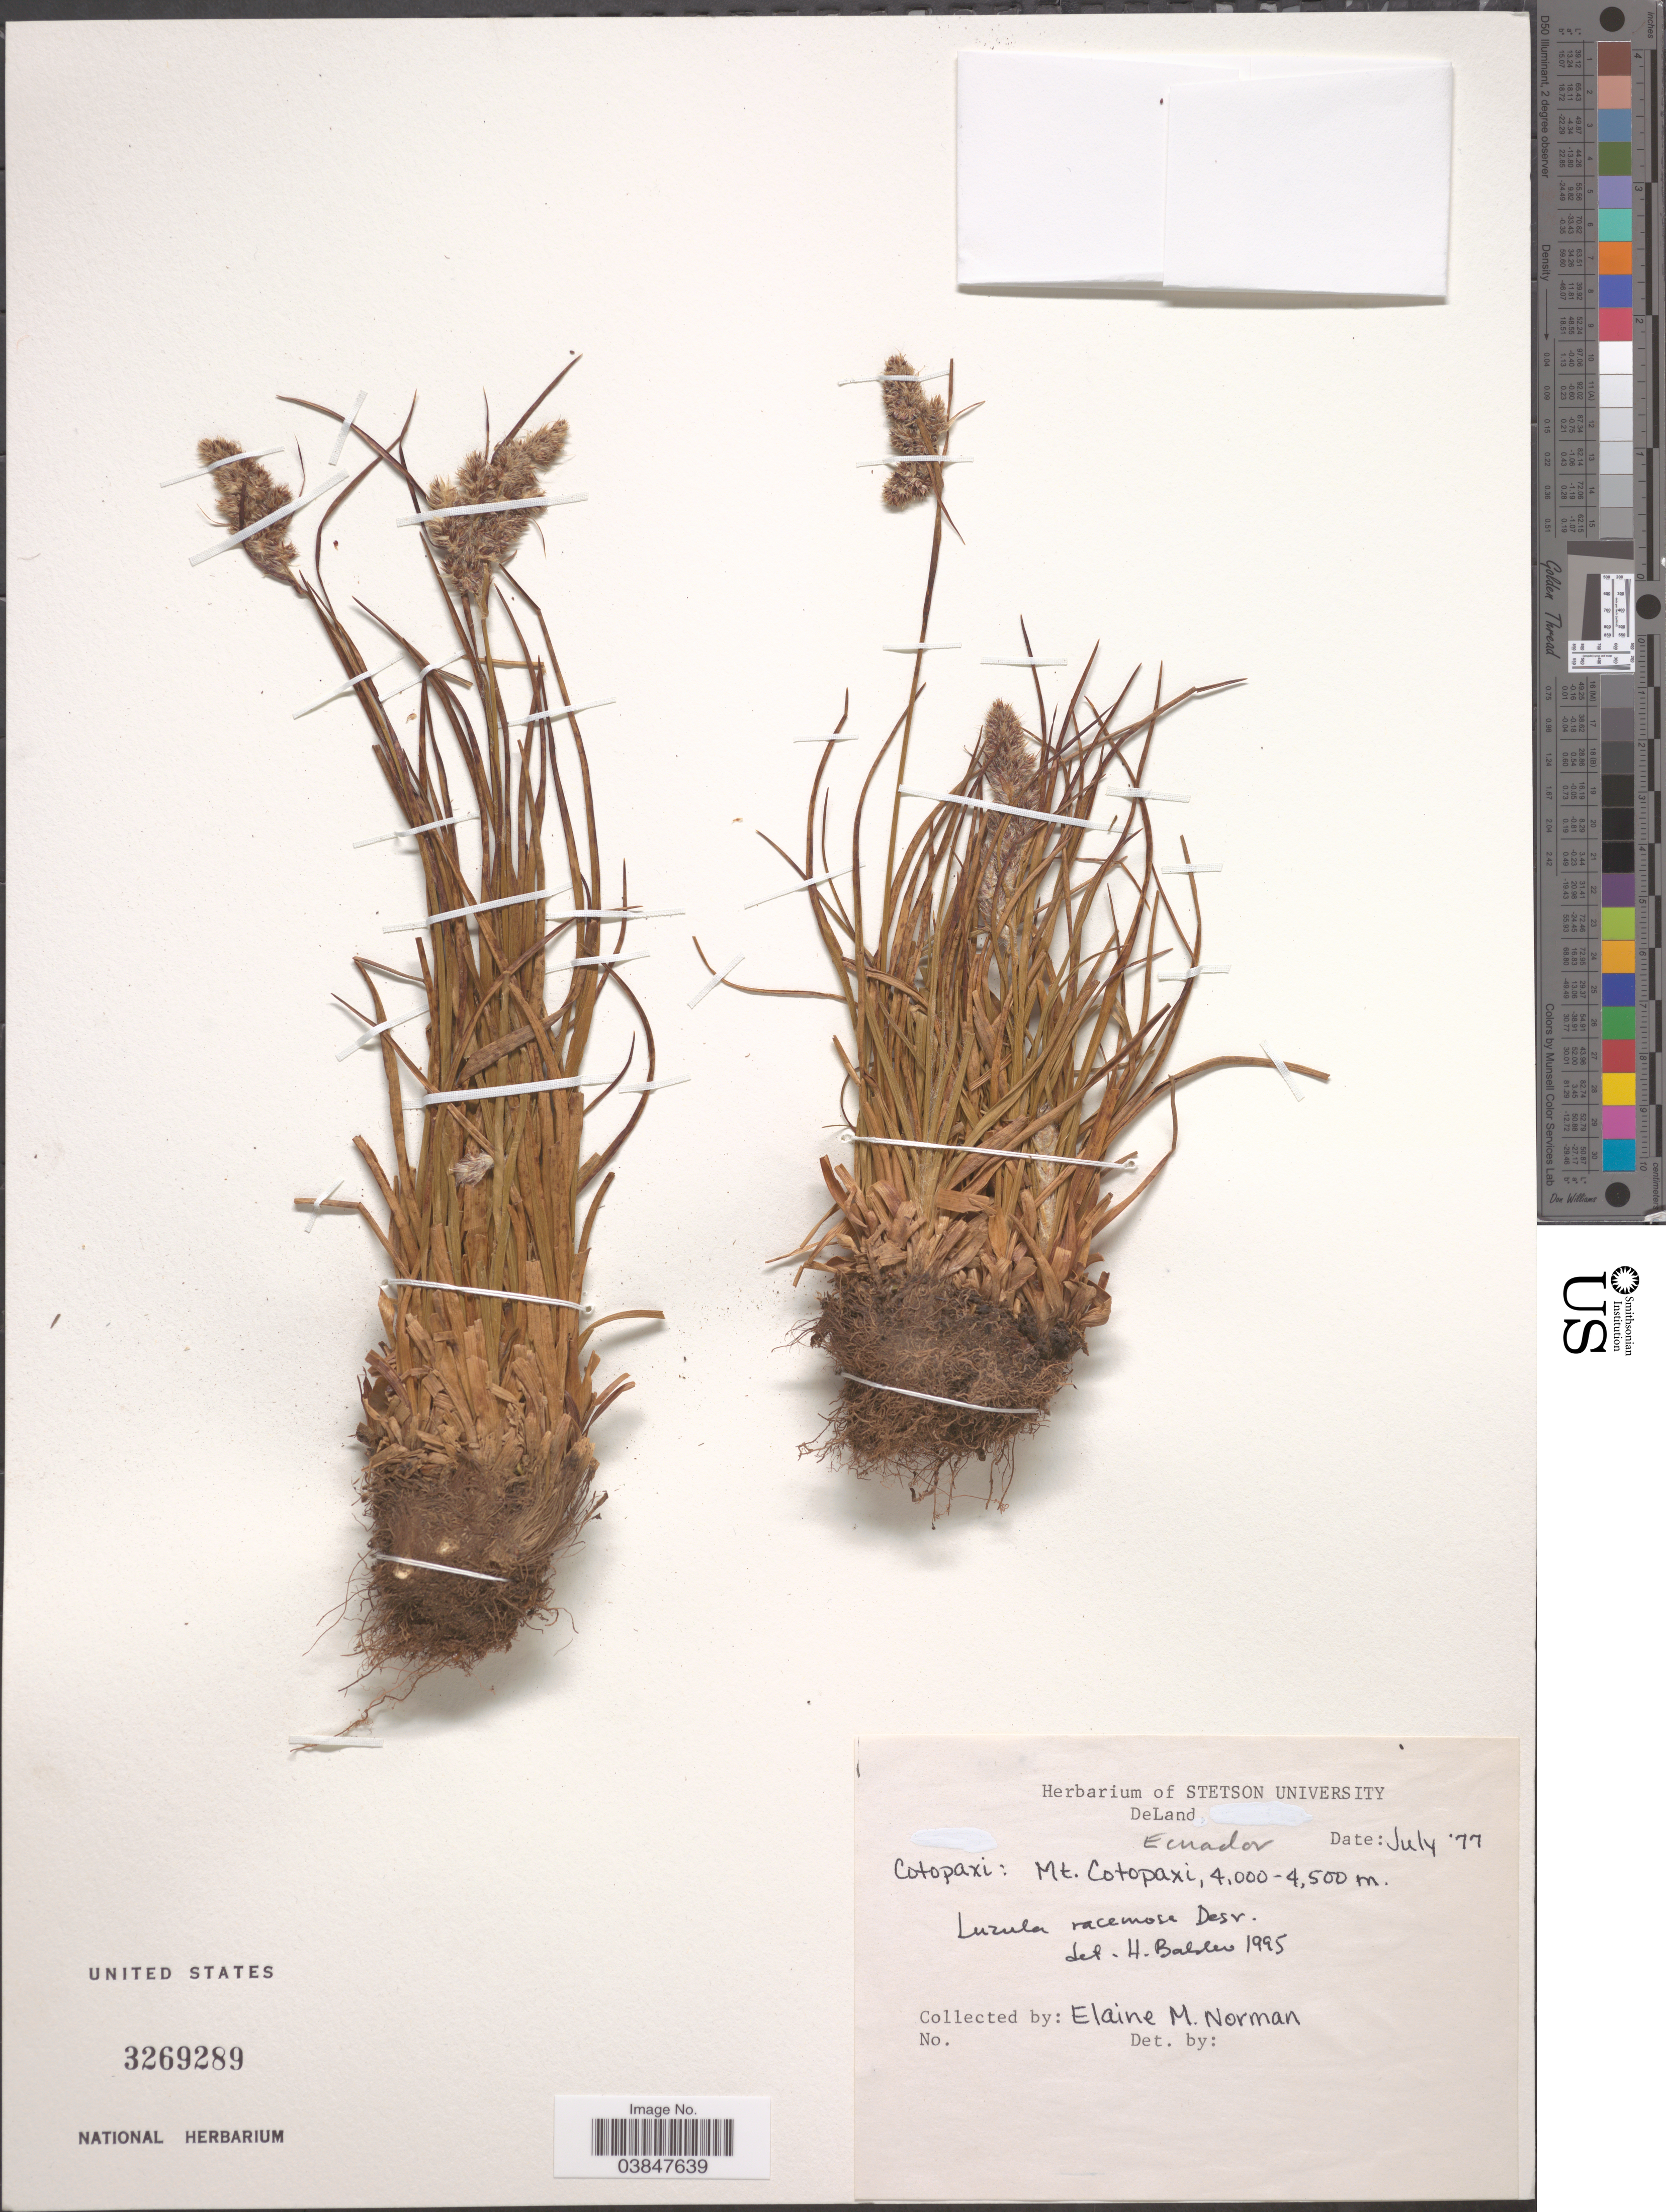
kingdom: Plantae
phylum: Tracheophyta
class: Liliopsida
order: Poales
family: Juncaceae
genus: Luzula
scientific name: Luzula racemosa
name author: Desv.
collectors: E. Norman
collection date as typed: Transcribed d/m/y: /7/77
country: Ecuador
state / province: Cotopaxi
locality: Mt. Cotopaxi.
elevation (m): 4000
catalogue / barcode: US 3269289